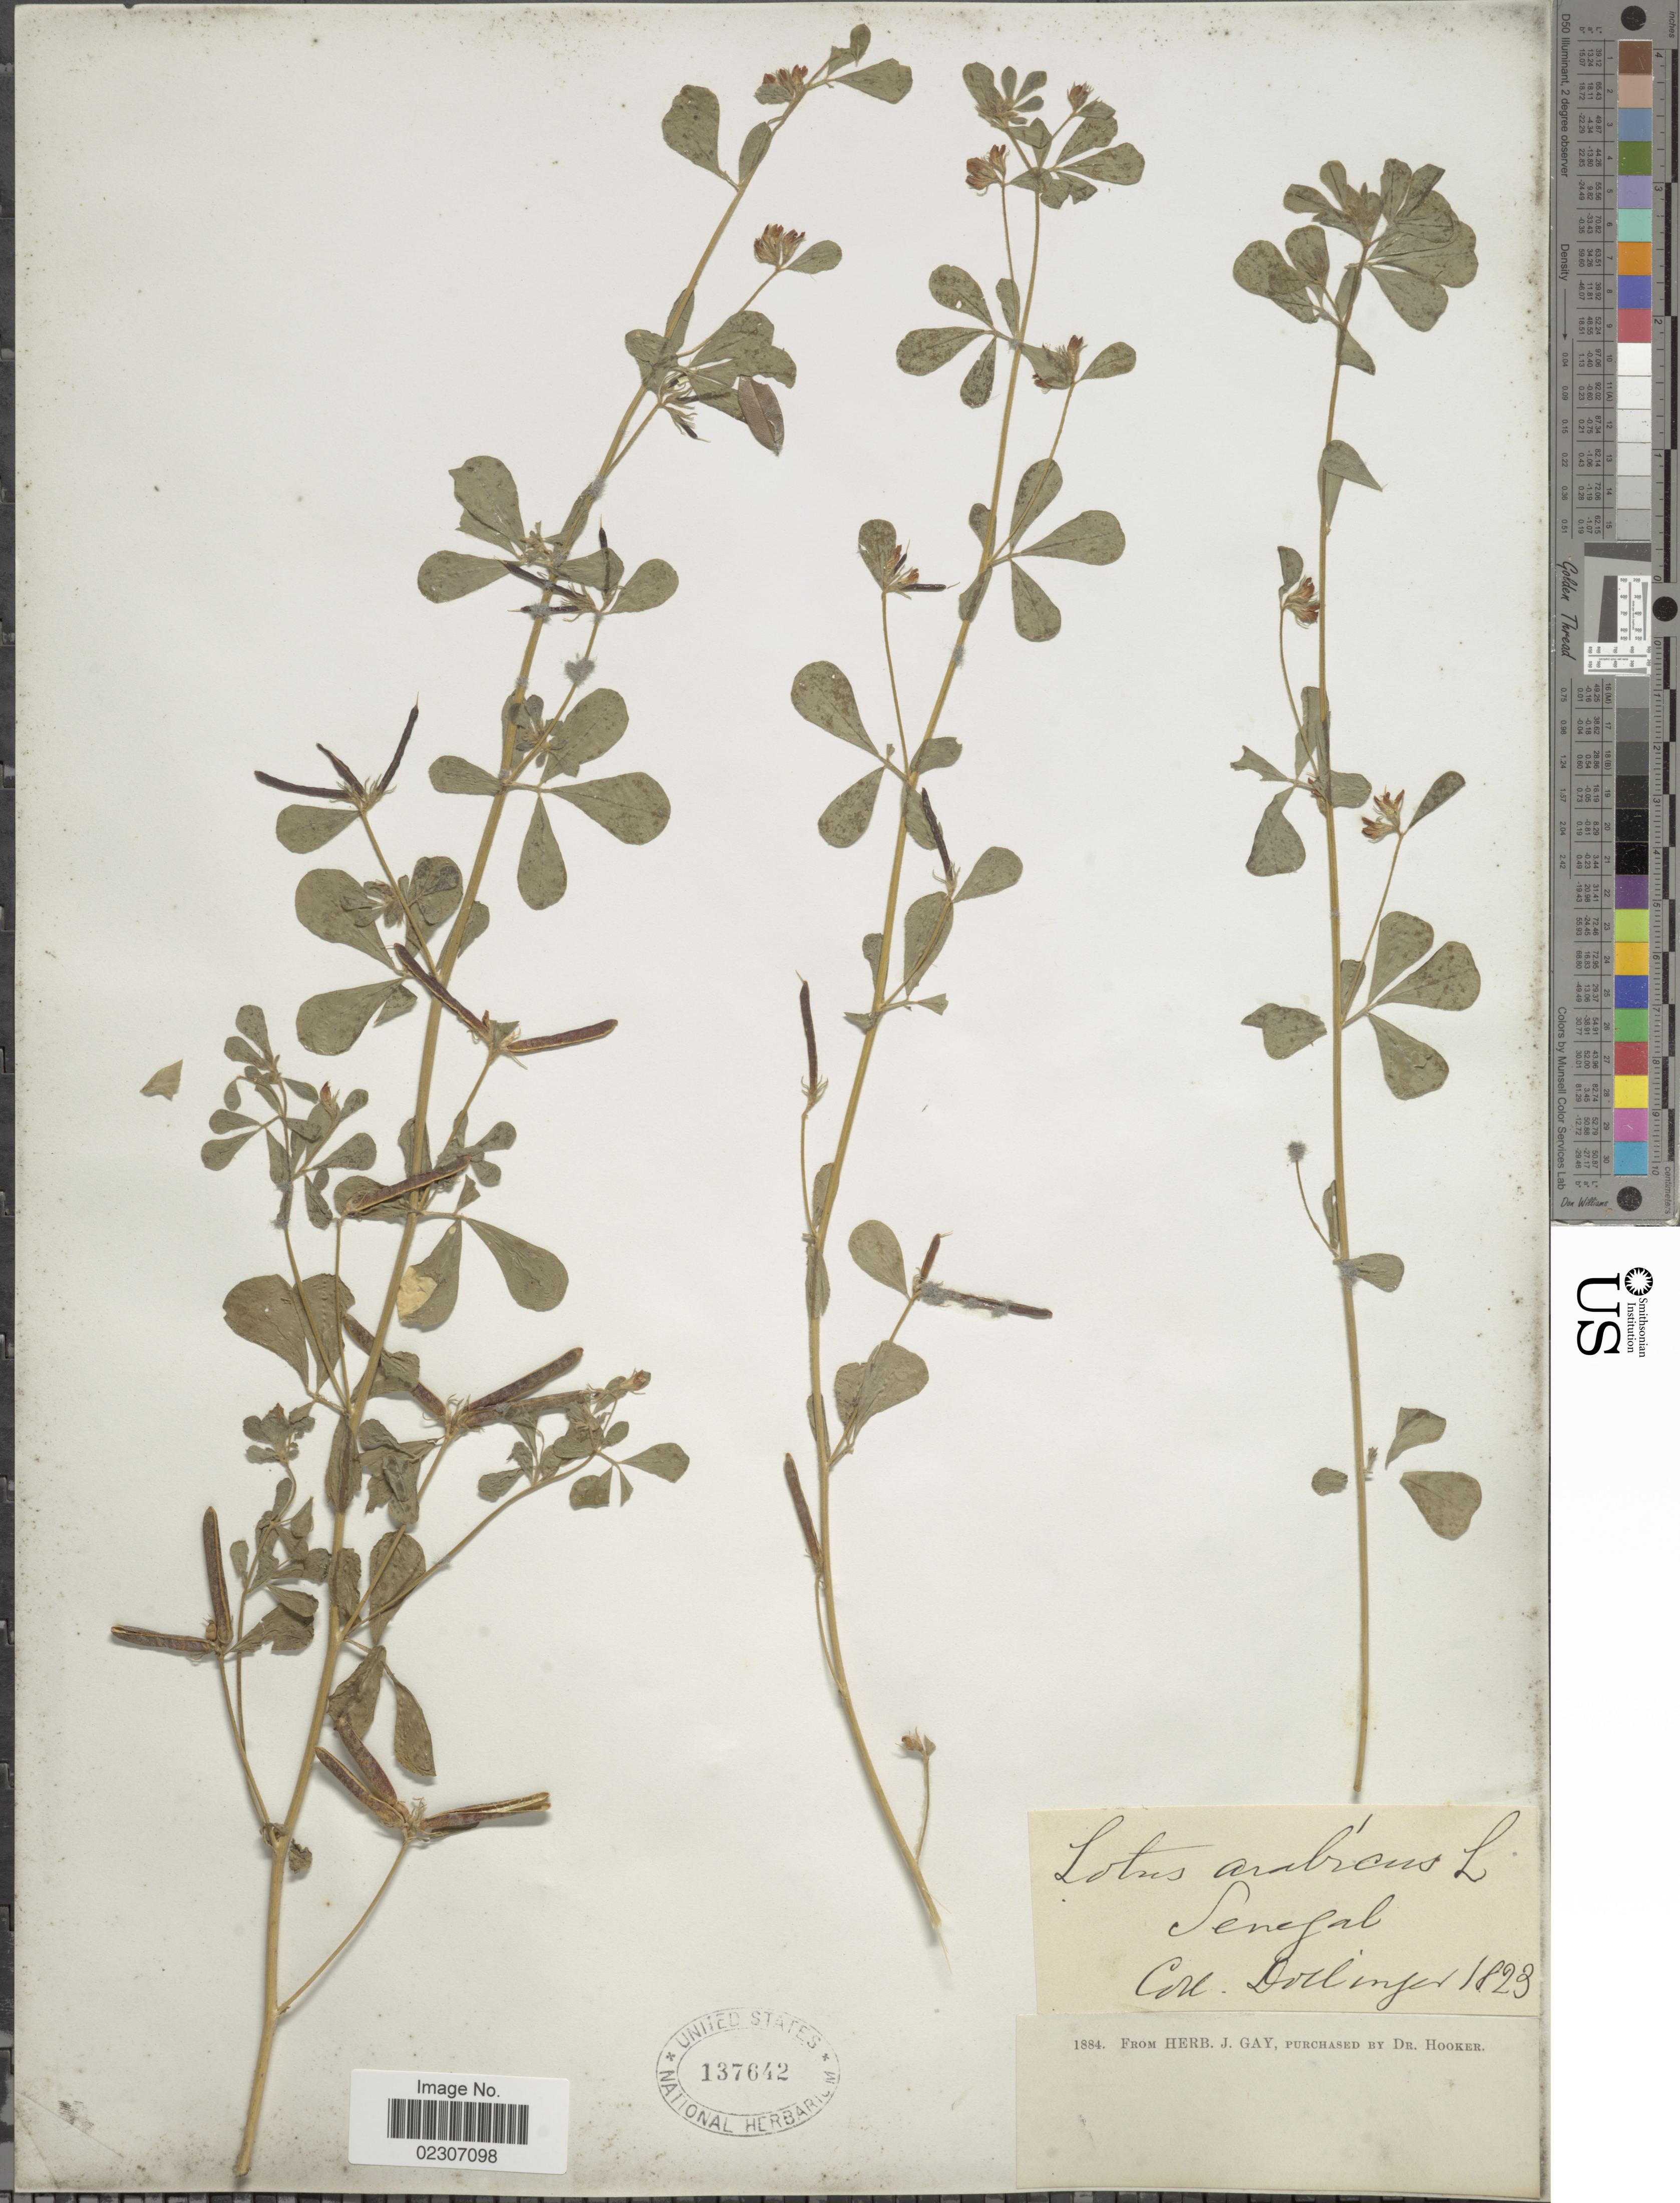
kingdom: Plantae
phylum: Tracheophyta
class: Magnoliopsida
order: Fabales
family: Fabaceae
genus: Lotus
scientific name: Lotus arabicus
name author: L.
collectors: Dollinger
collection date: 1823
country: Senegal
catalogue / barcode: US 137642